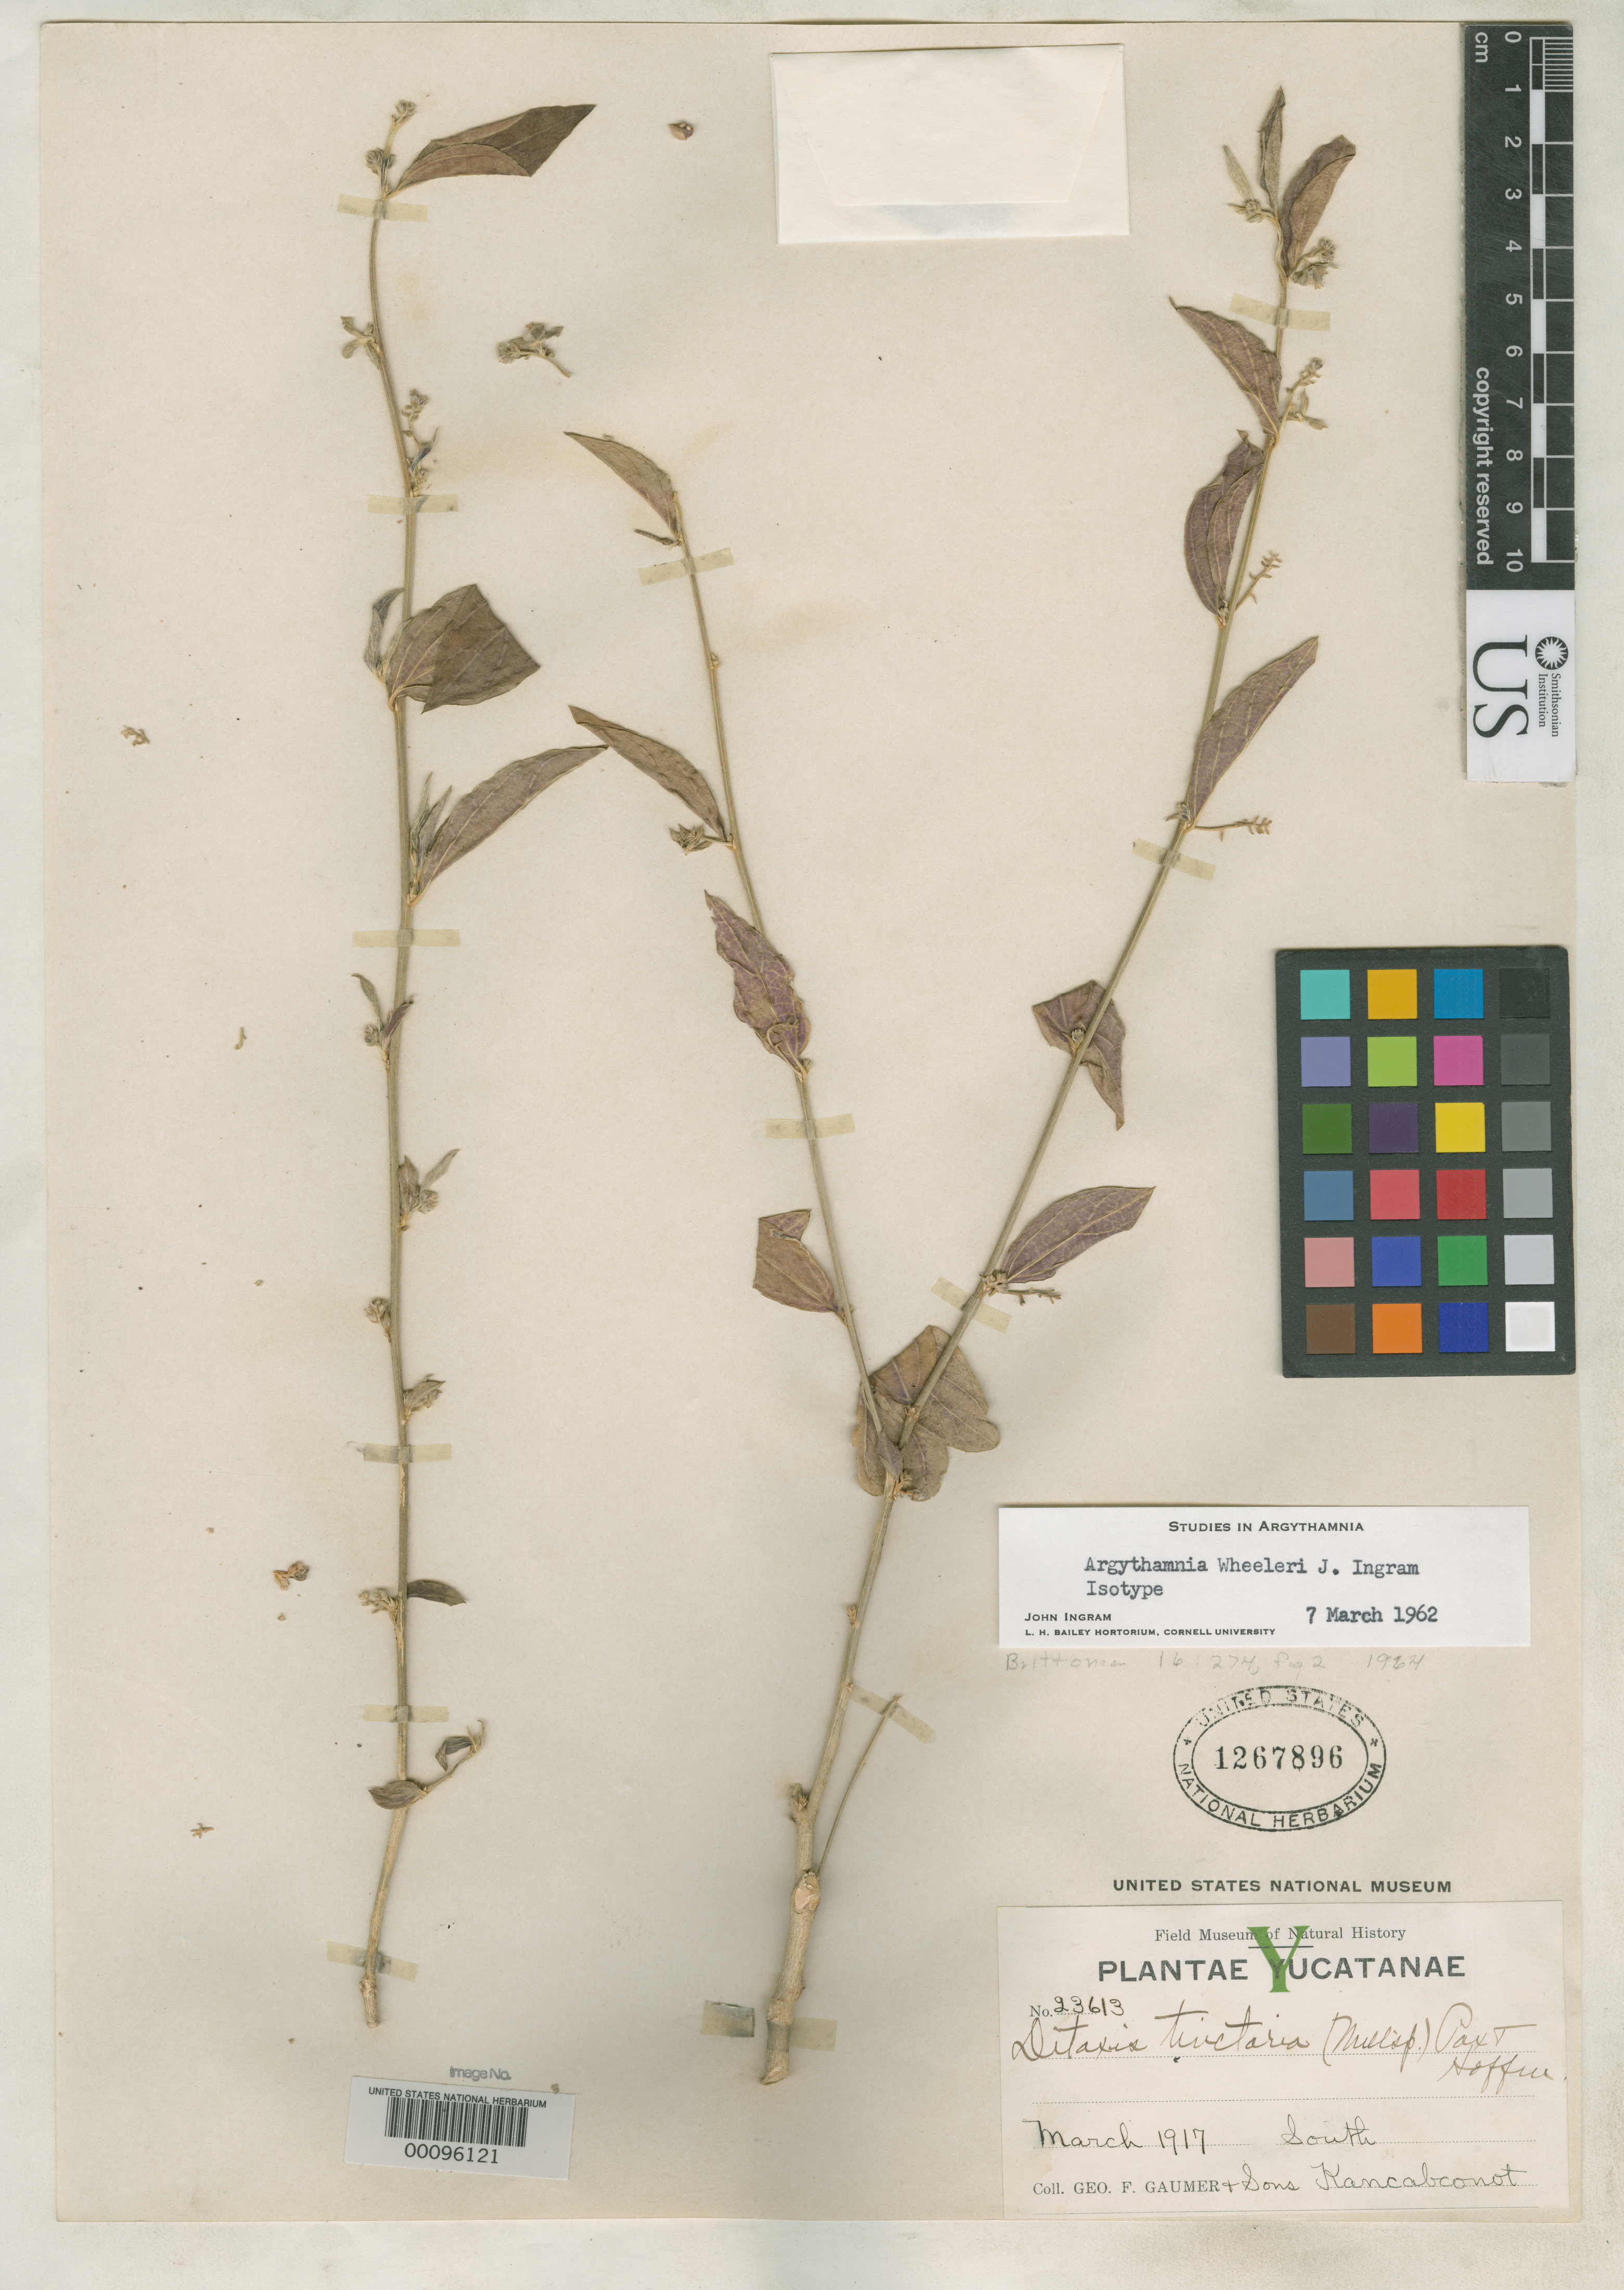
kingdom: Plantae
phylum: Tracheophyta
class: Magnoliopsida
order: Malpighiales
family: Euphorbiaceae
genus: Argythamnia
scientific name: Argythamnia wheeleri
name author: Ingram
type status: Isotype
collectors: G. F. Gaumer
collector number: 23613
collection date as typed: Mar 1917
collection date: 1917-03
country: Mexico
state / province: Yucatán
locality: Kancabzonot.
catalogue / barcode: US 1267896